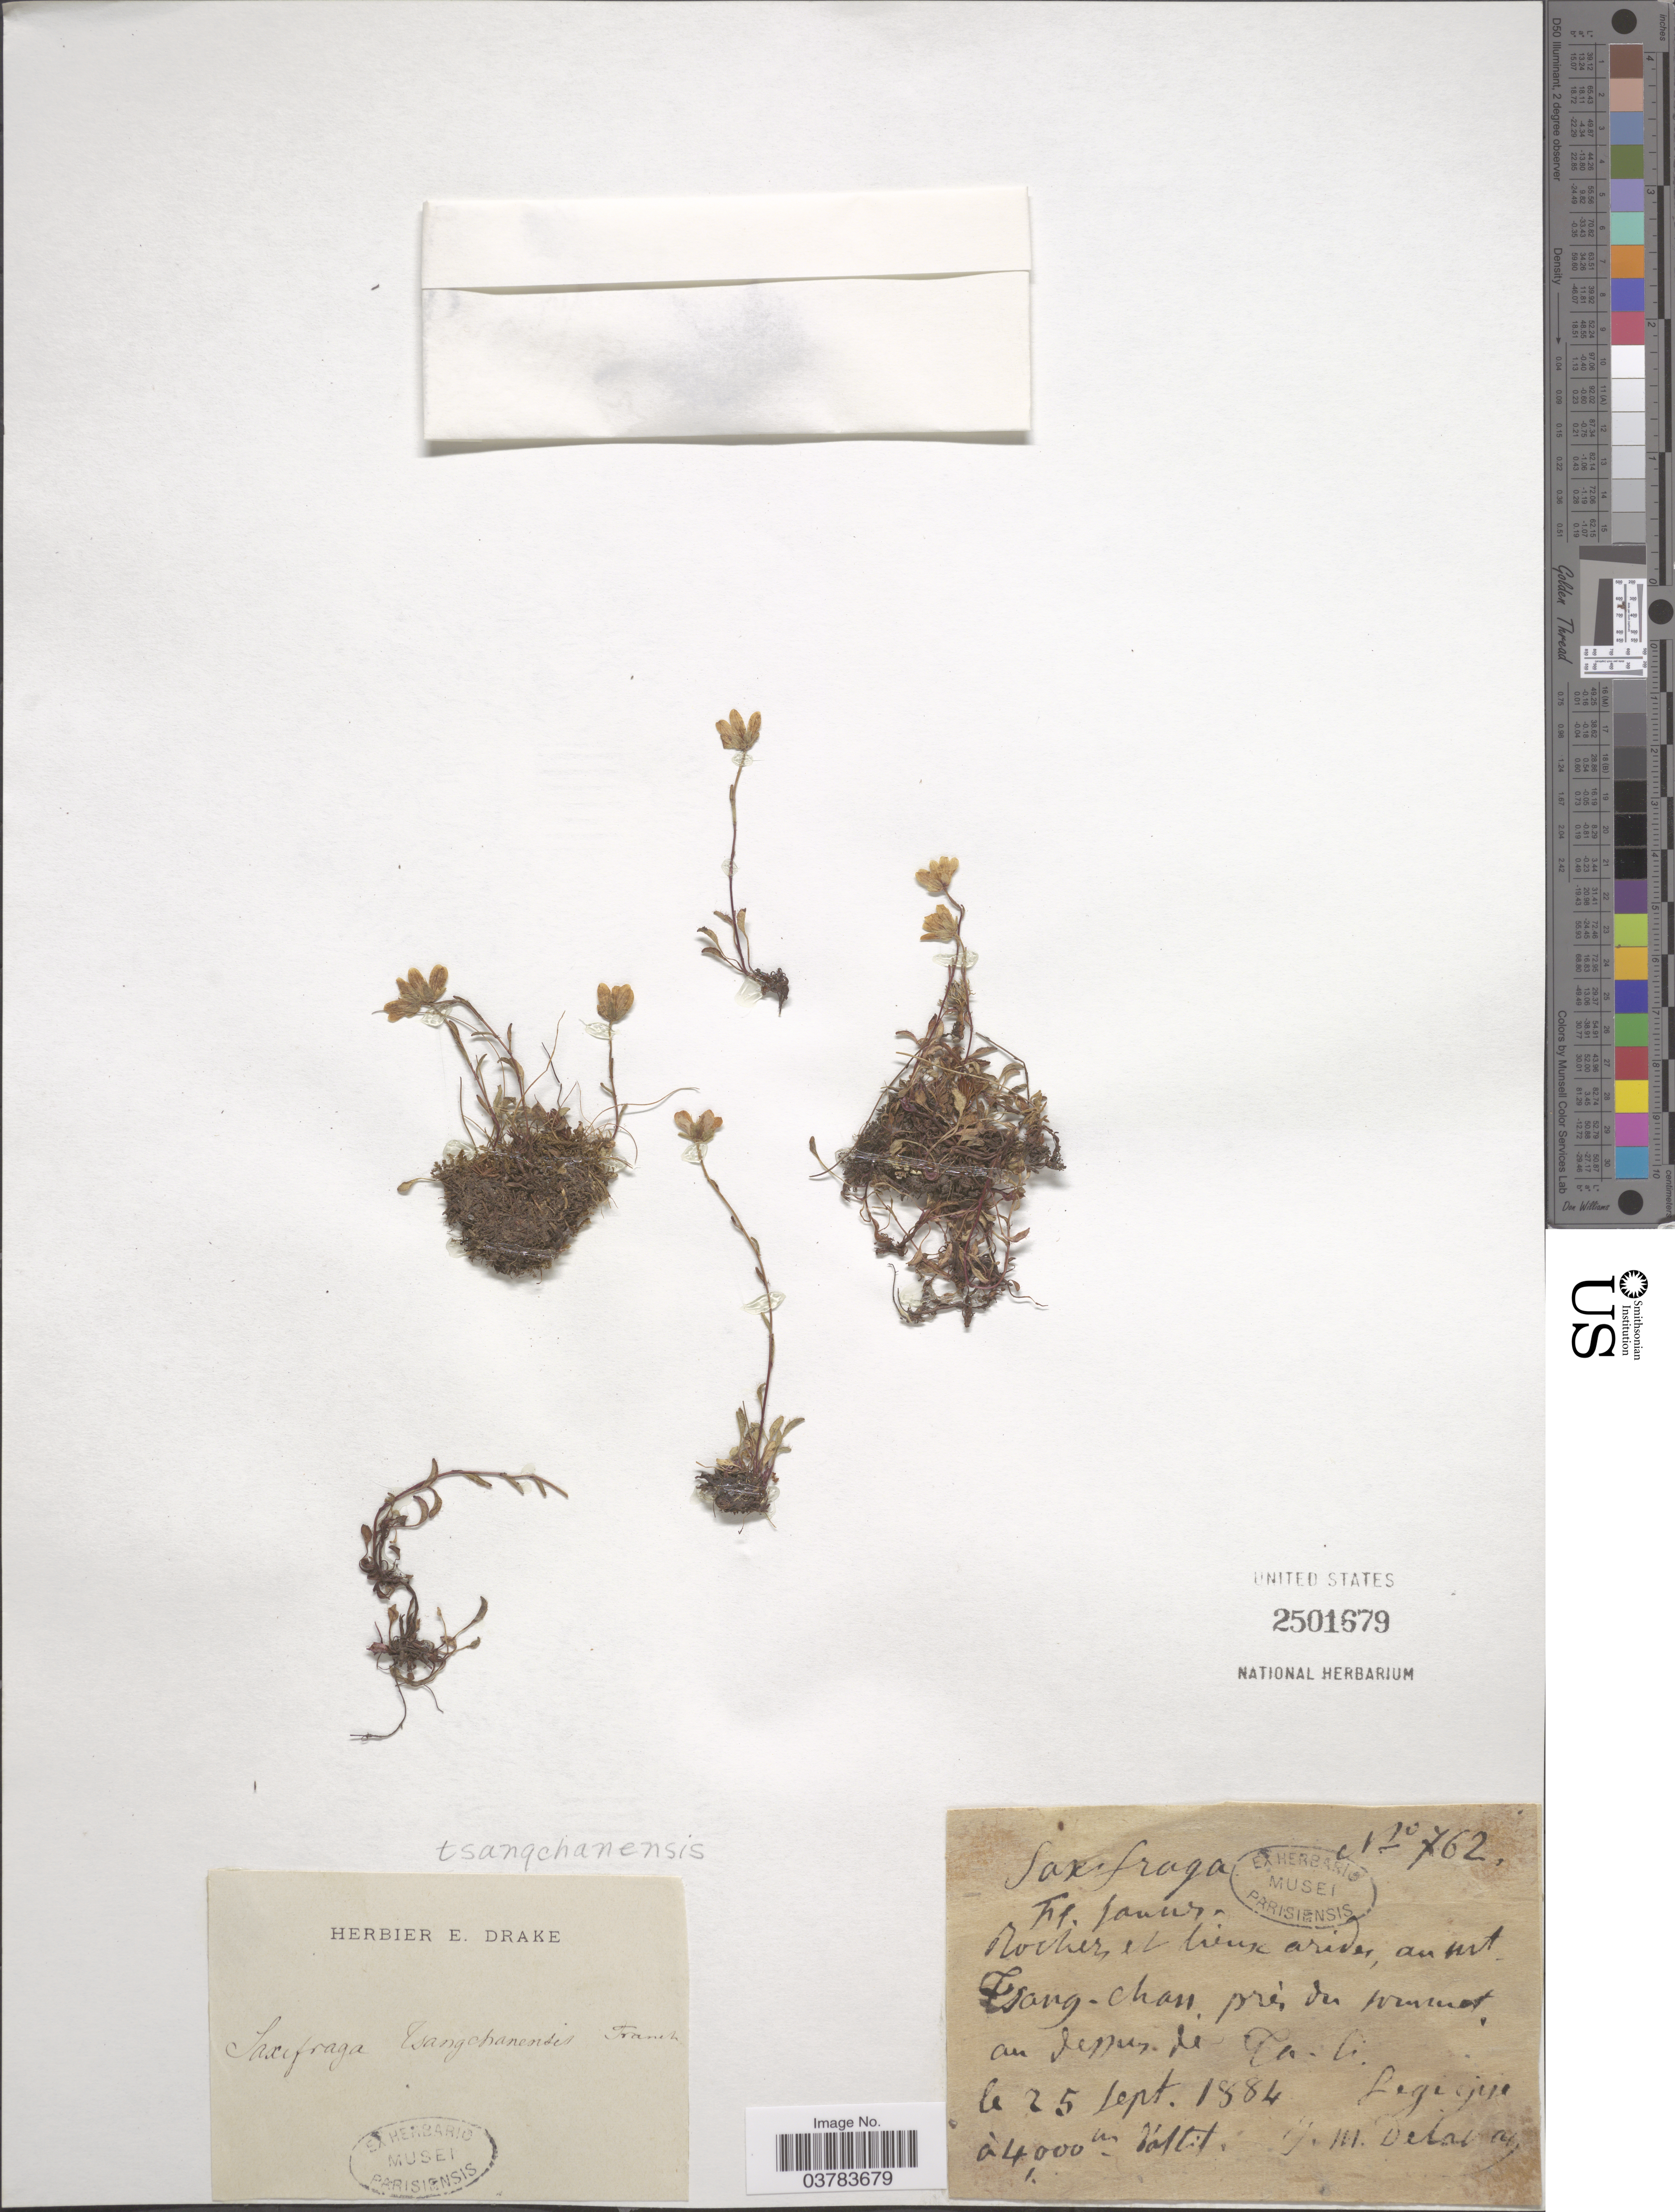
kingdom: Plantae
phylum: Tracheophyta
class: Magnoliopsida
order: Saxifragales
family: Saxifragaceae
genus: Saxifraga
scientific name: Saxifraga tsangchanensis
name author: Franch.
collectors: J. Delavay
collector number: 762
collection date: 1884-09-25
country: China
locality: Tsong-chan, prés des [illegible text] au dessus de Ta-Li.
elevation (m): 4000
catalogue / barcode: US 2501679